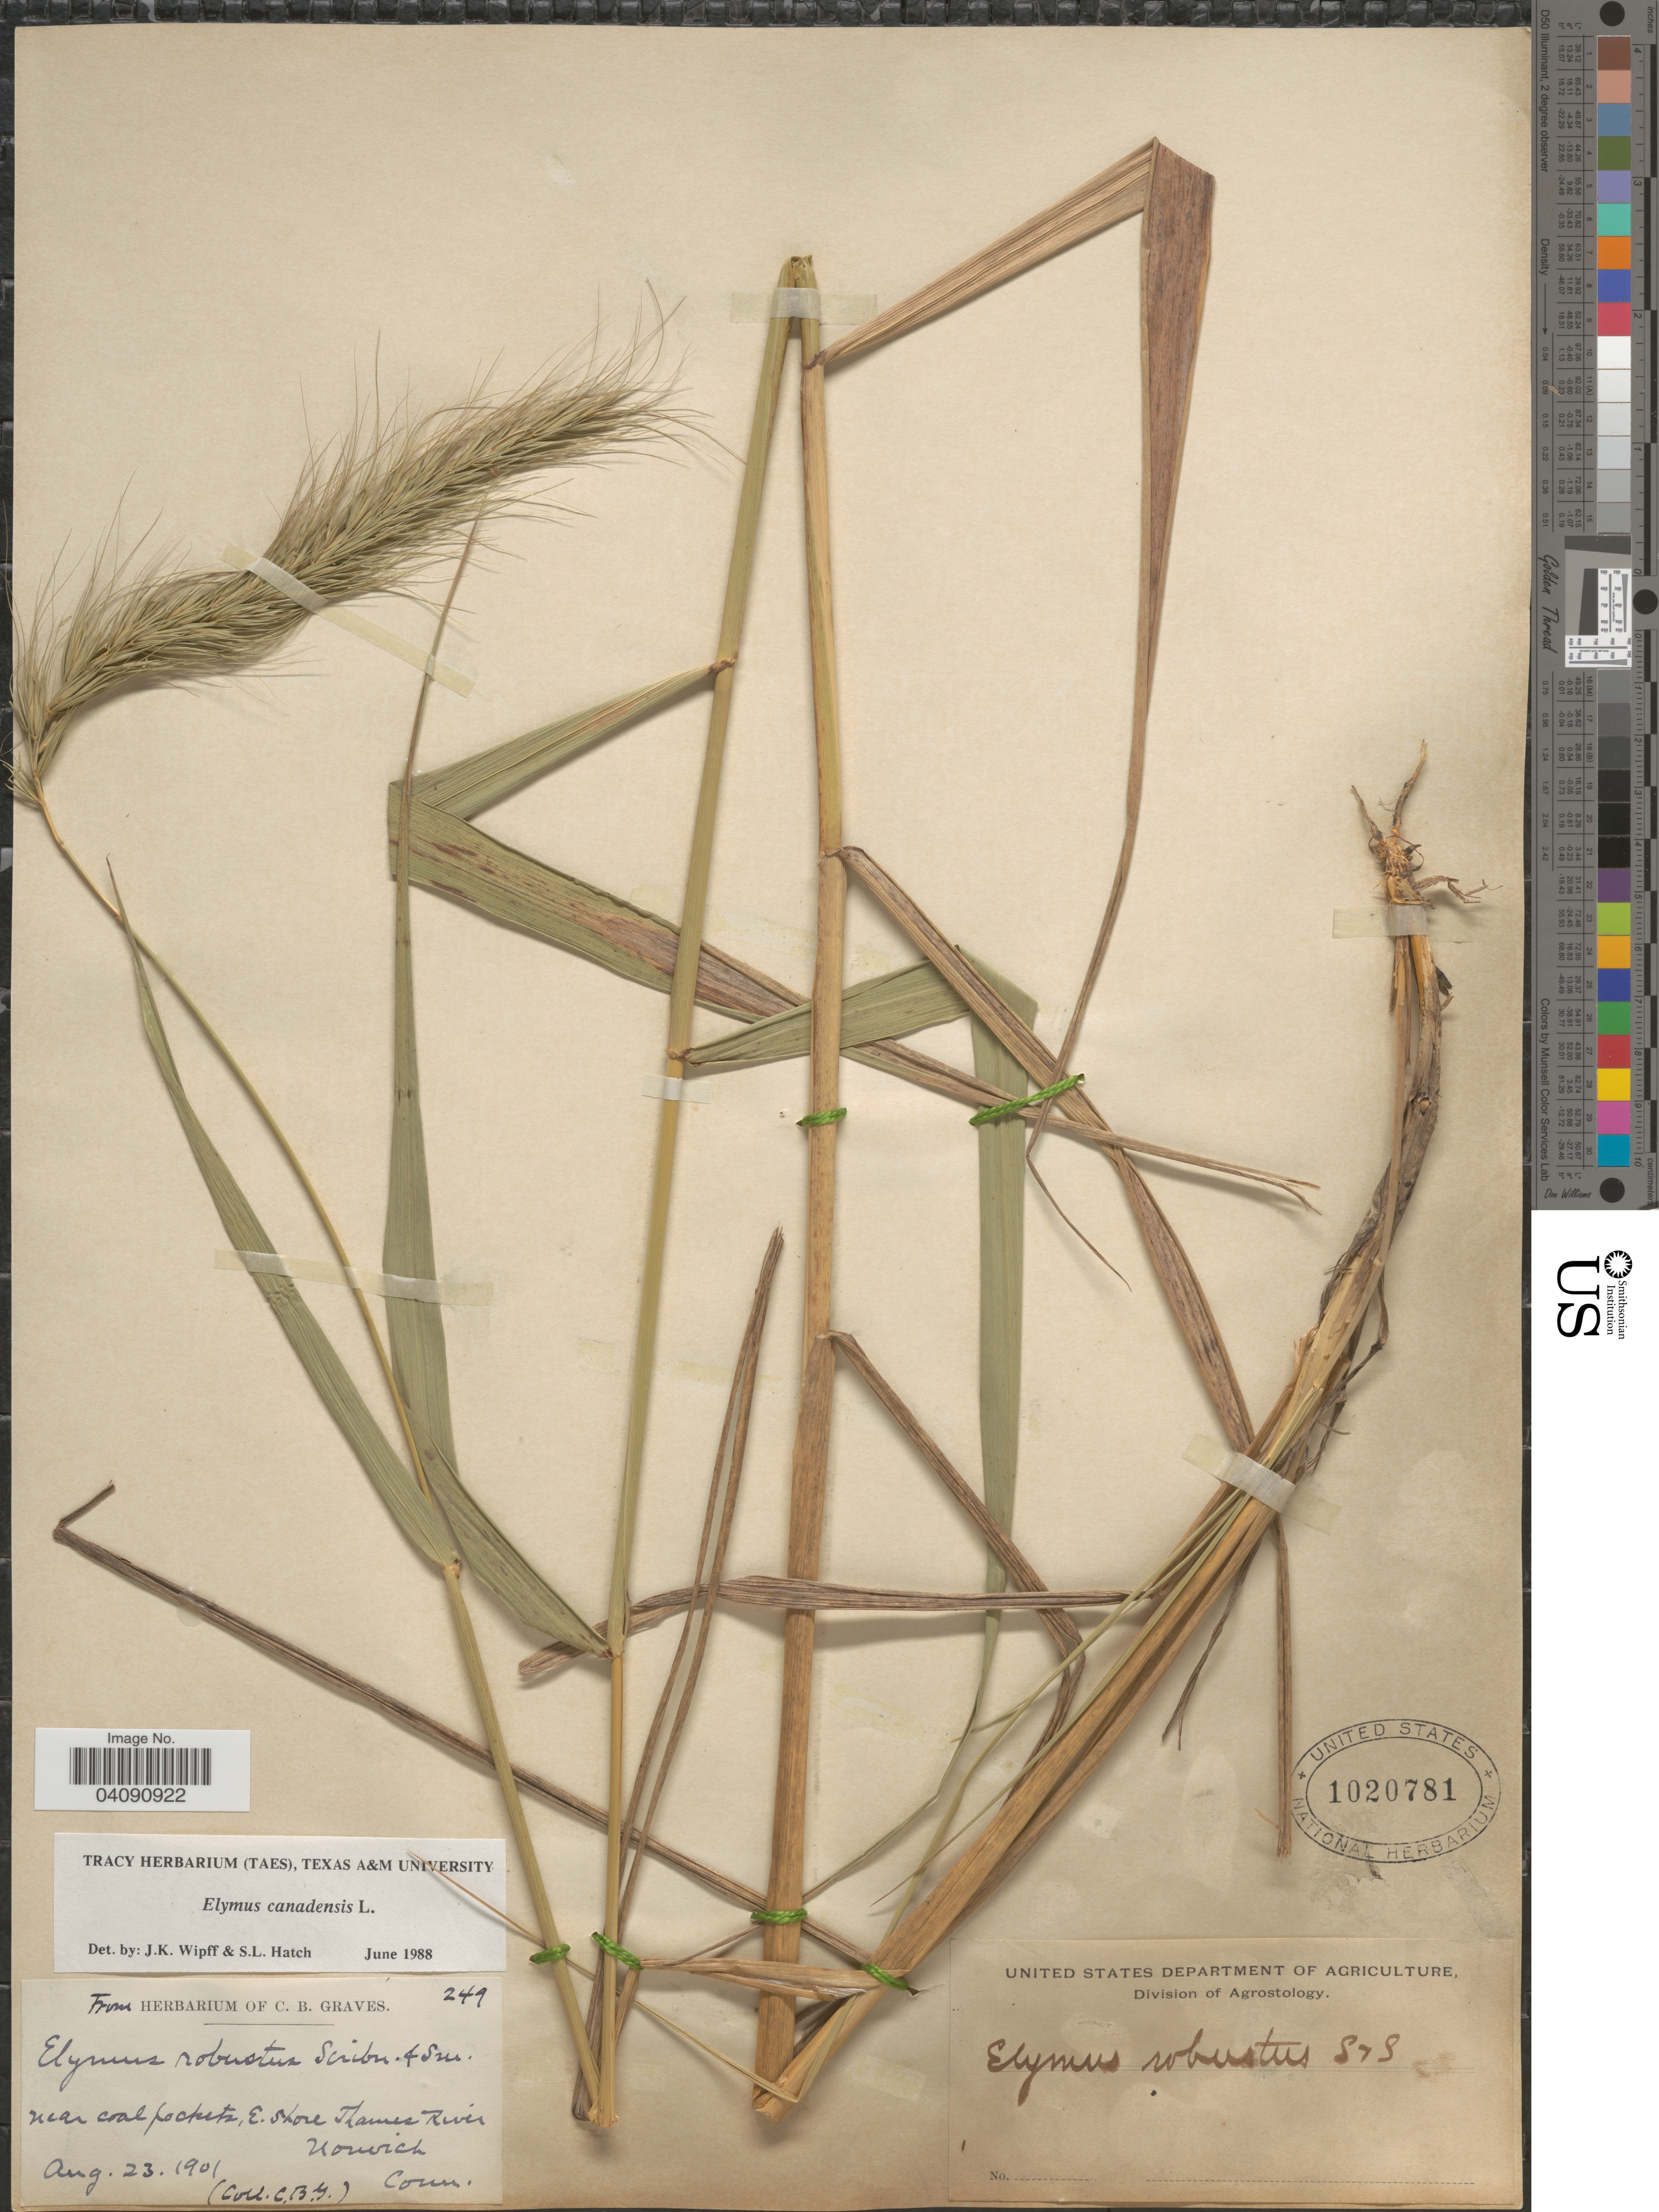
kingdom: Plantae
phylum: Tracheophyta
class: Liliopsida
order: Poales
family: Poaceae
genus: Elymus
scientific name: Elymus canadensis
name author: L.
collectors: C. Graves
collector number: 249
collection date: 1901-08-23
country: United States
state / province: Connecticut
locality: Near coal pockets, E. shore Thames River Norwich.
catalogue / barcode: US 1020781